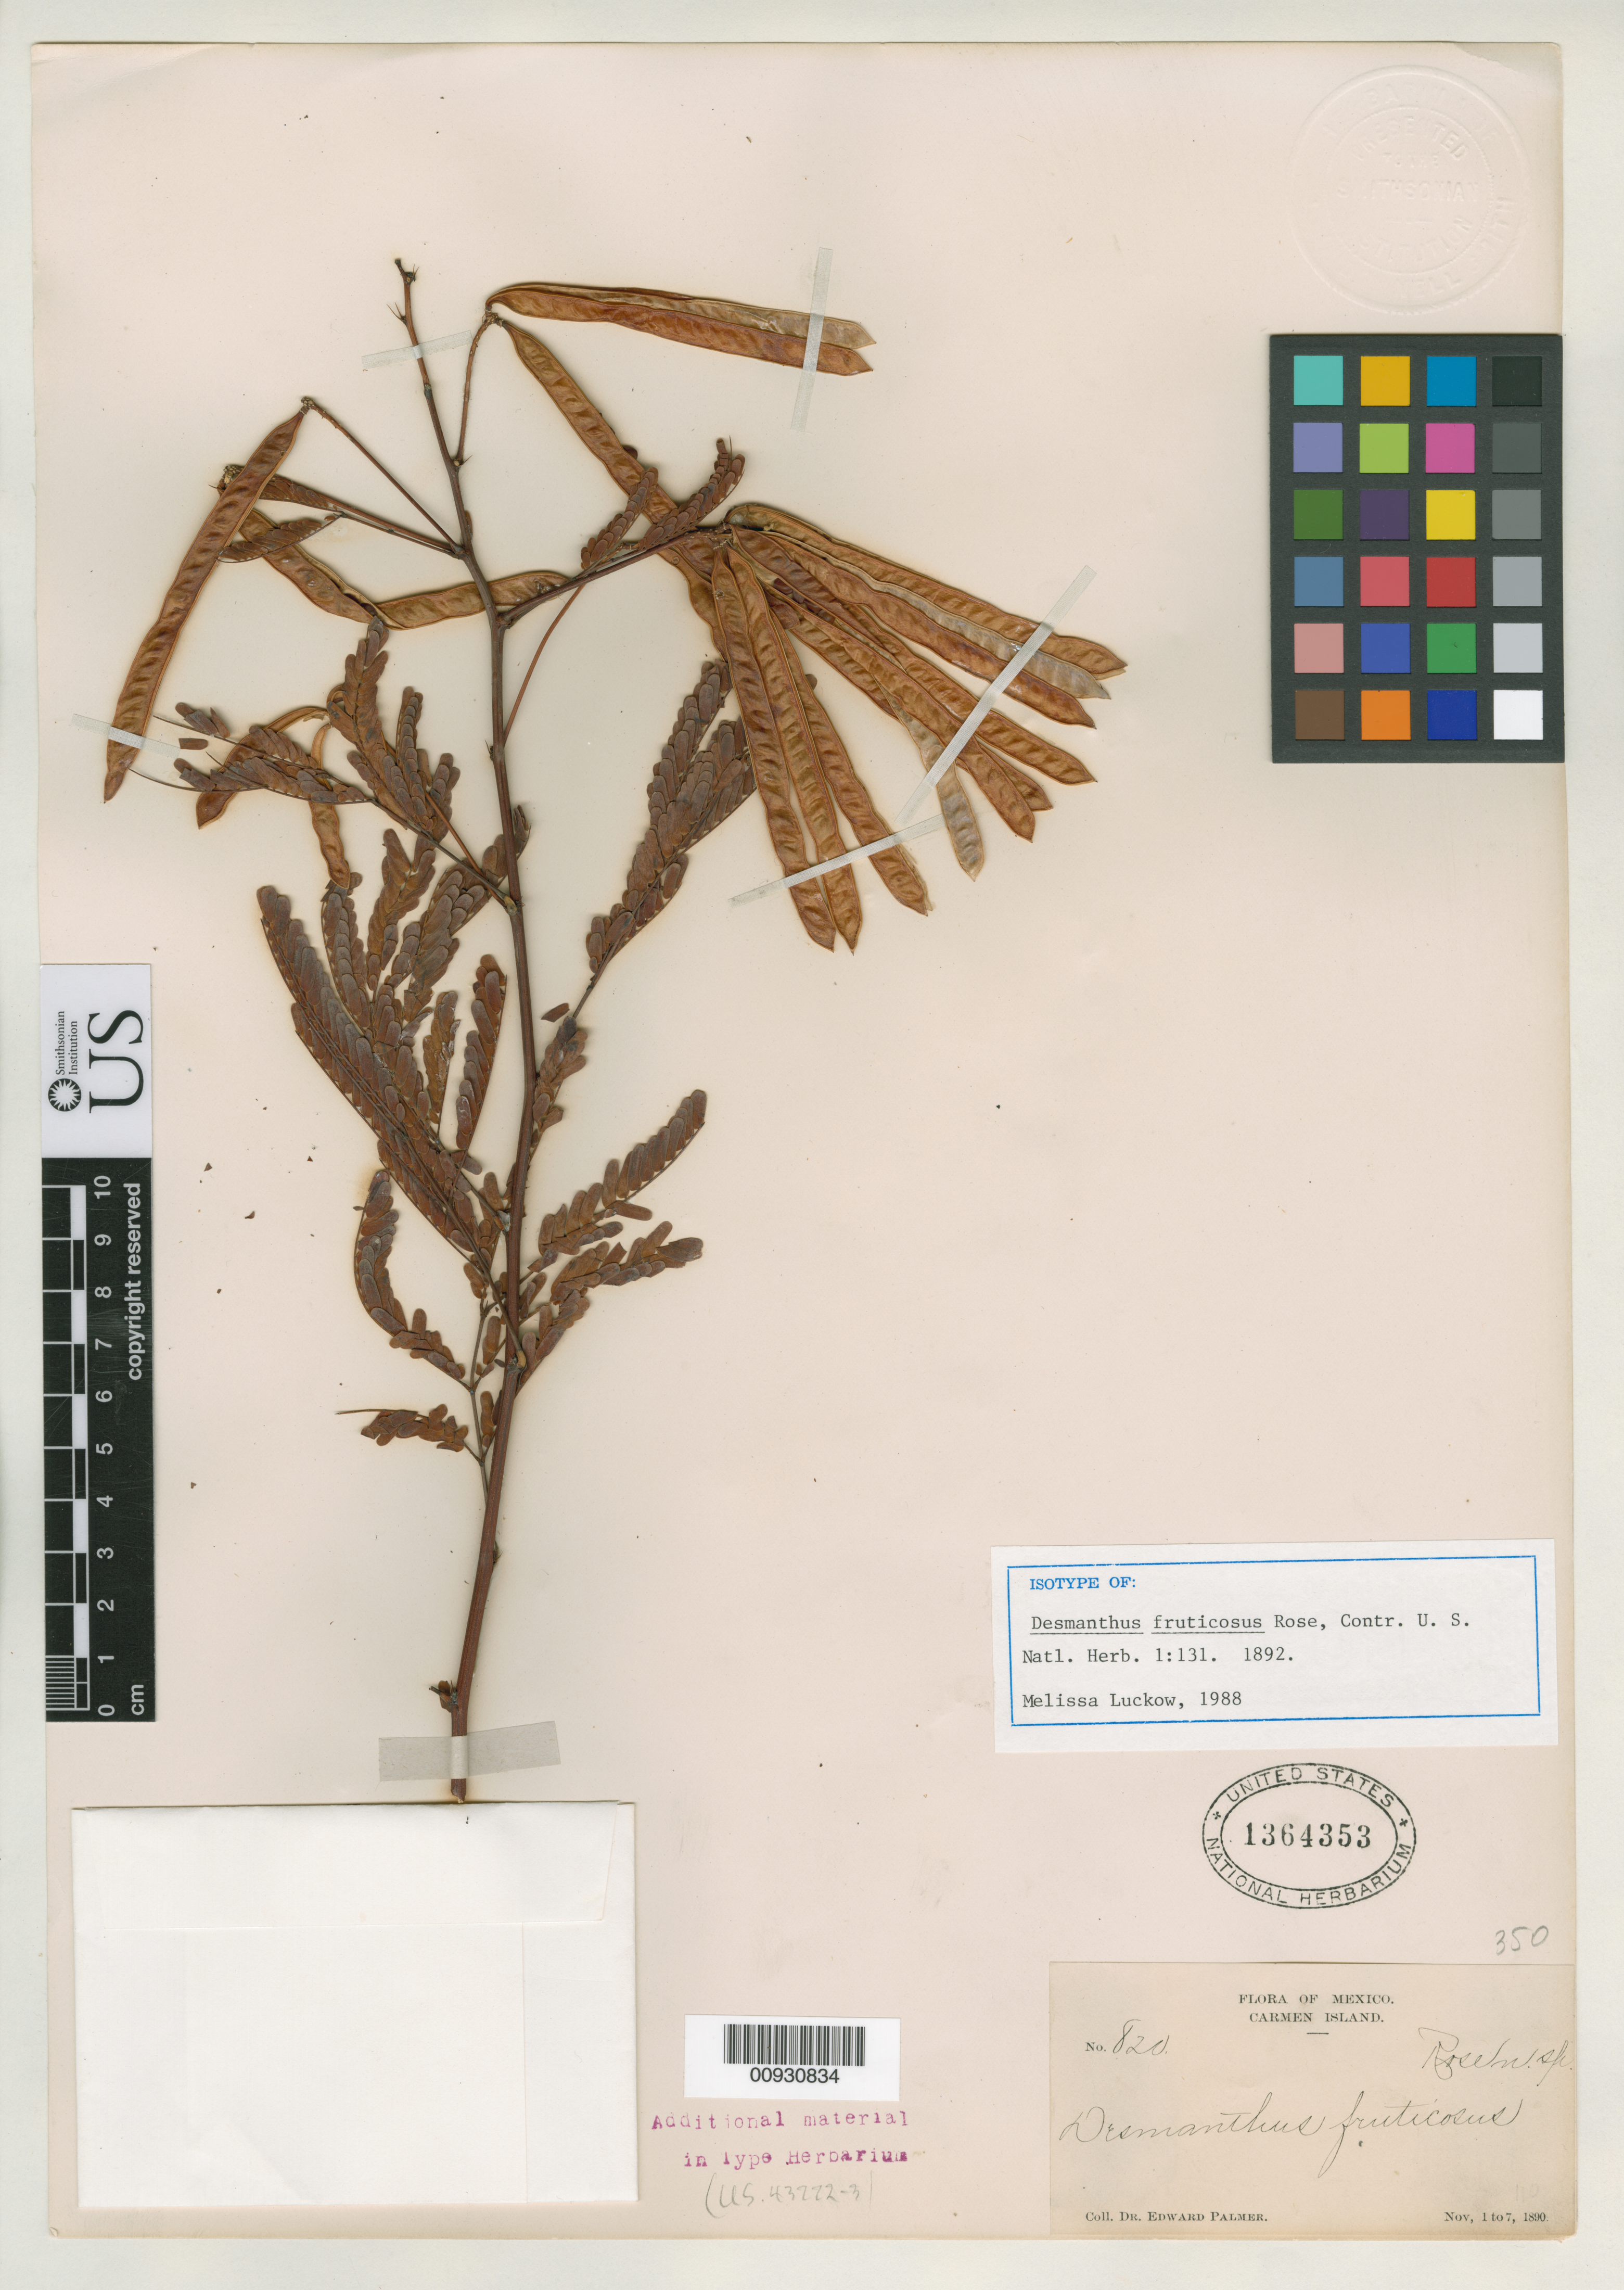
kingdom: Plantae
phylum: Tracheophyta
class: Magnoliopsida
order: Fabales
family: Fabaceae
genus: Desmanthus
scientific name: Desmanthus fruticosus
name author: Rose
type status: Isotype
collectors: E. Palmer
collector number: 820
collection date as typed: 01 Nov 1890 to 07 Nov 1890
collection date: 1890-11-01/1890-11-07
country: Mexico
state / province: Baja California Sur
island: Carmen Island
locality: Carmen Island.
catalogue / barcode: US 1364353